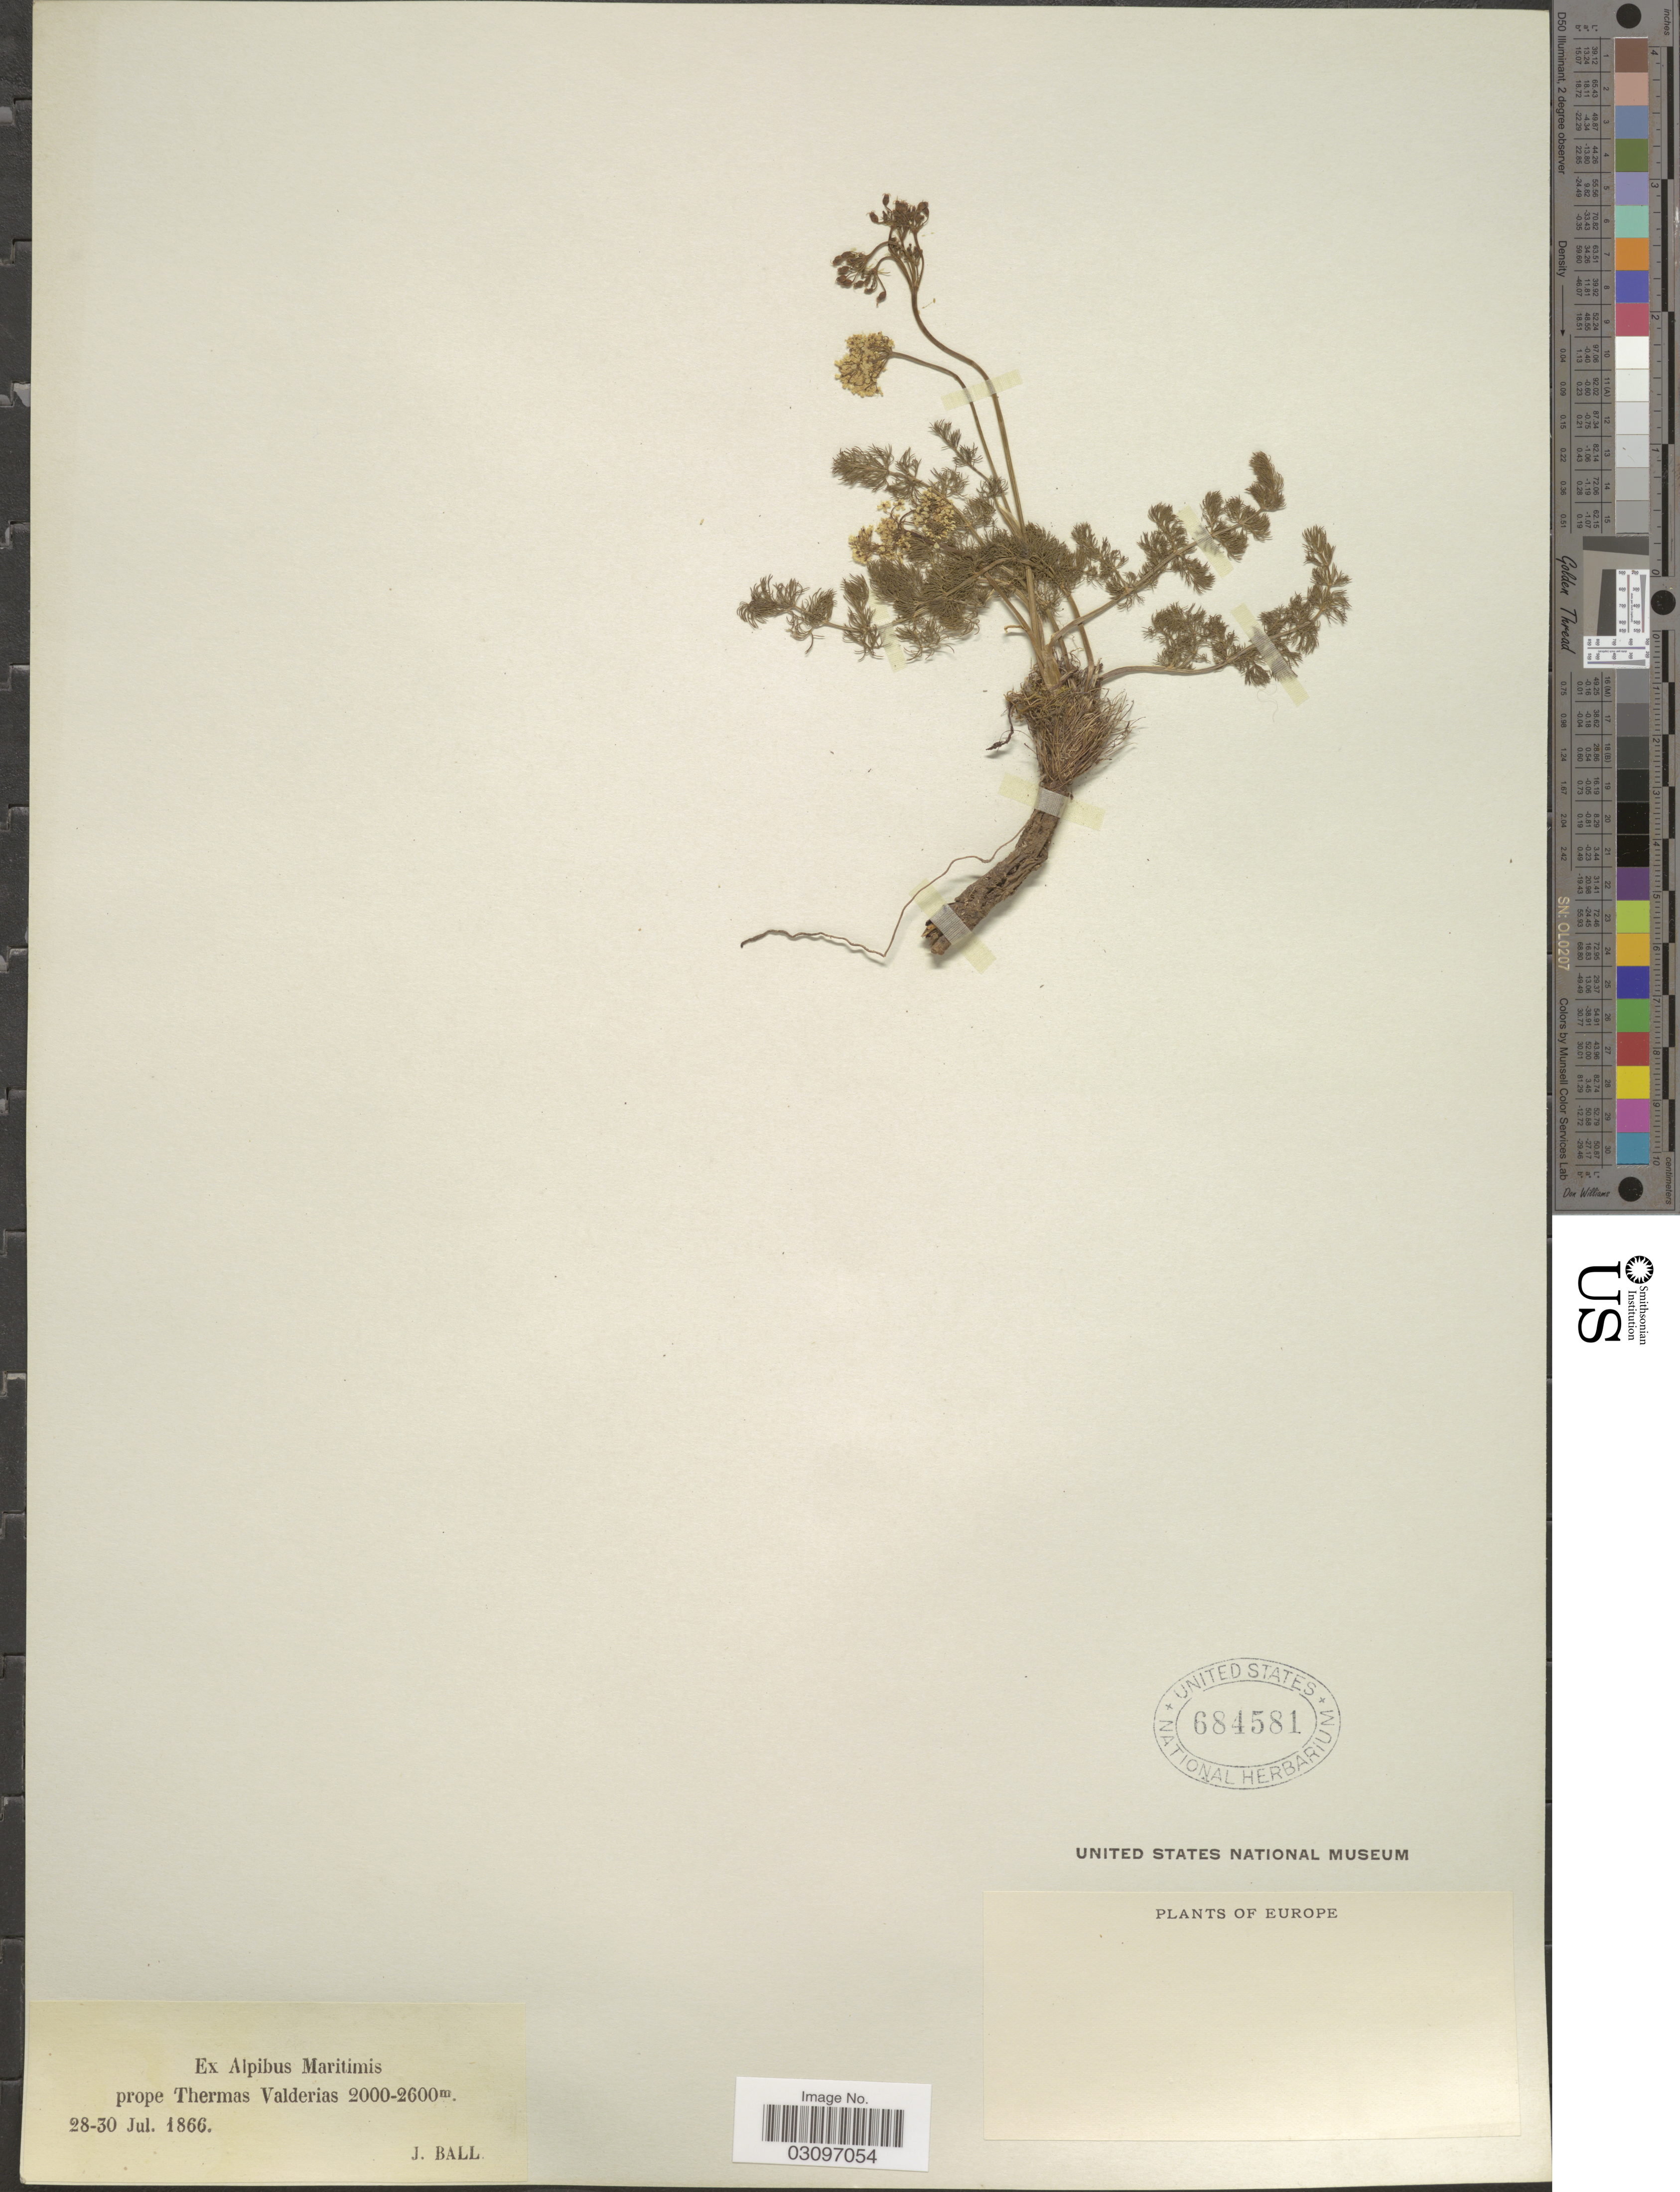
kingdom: Plantae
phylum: Tracheophyta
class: Magnoliopsida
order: Apiales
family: Apiaceae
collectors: J. Ball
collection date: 1866-07-28/1866-07-30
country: Italy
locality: Ex Alpibus Maritimis prope Thermas Valderias. Europe.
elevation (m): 2000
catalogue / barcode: US 684581